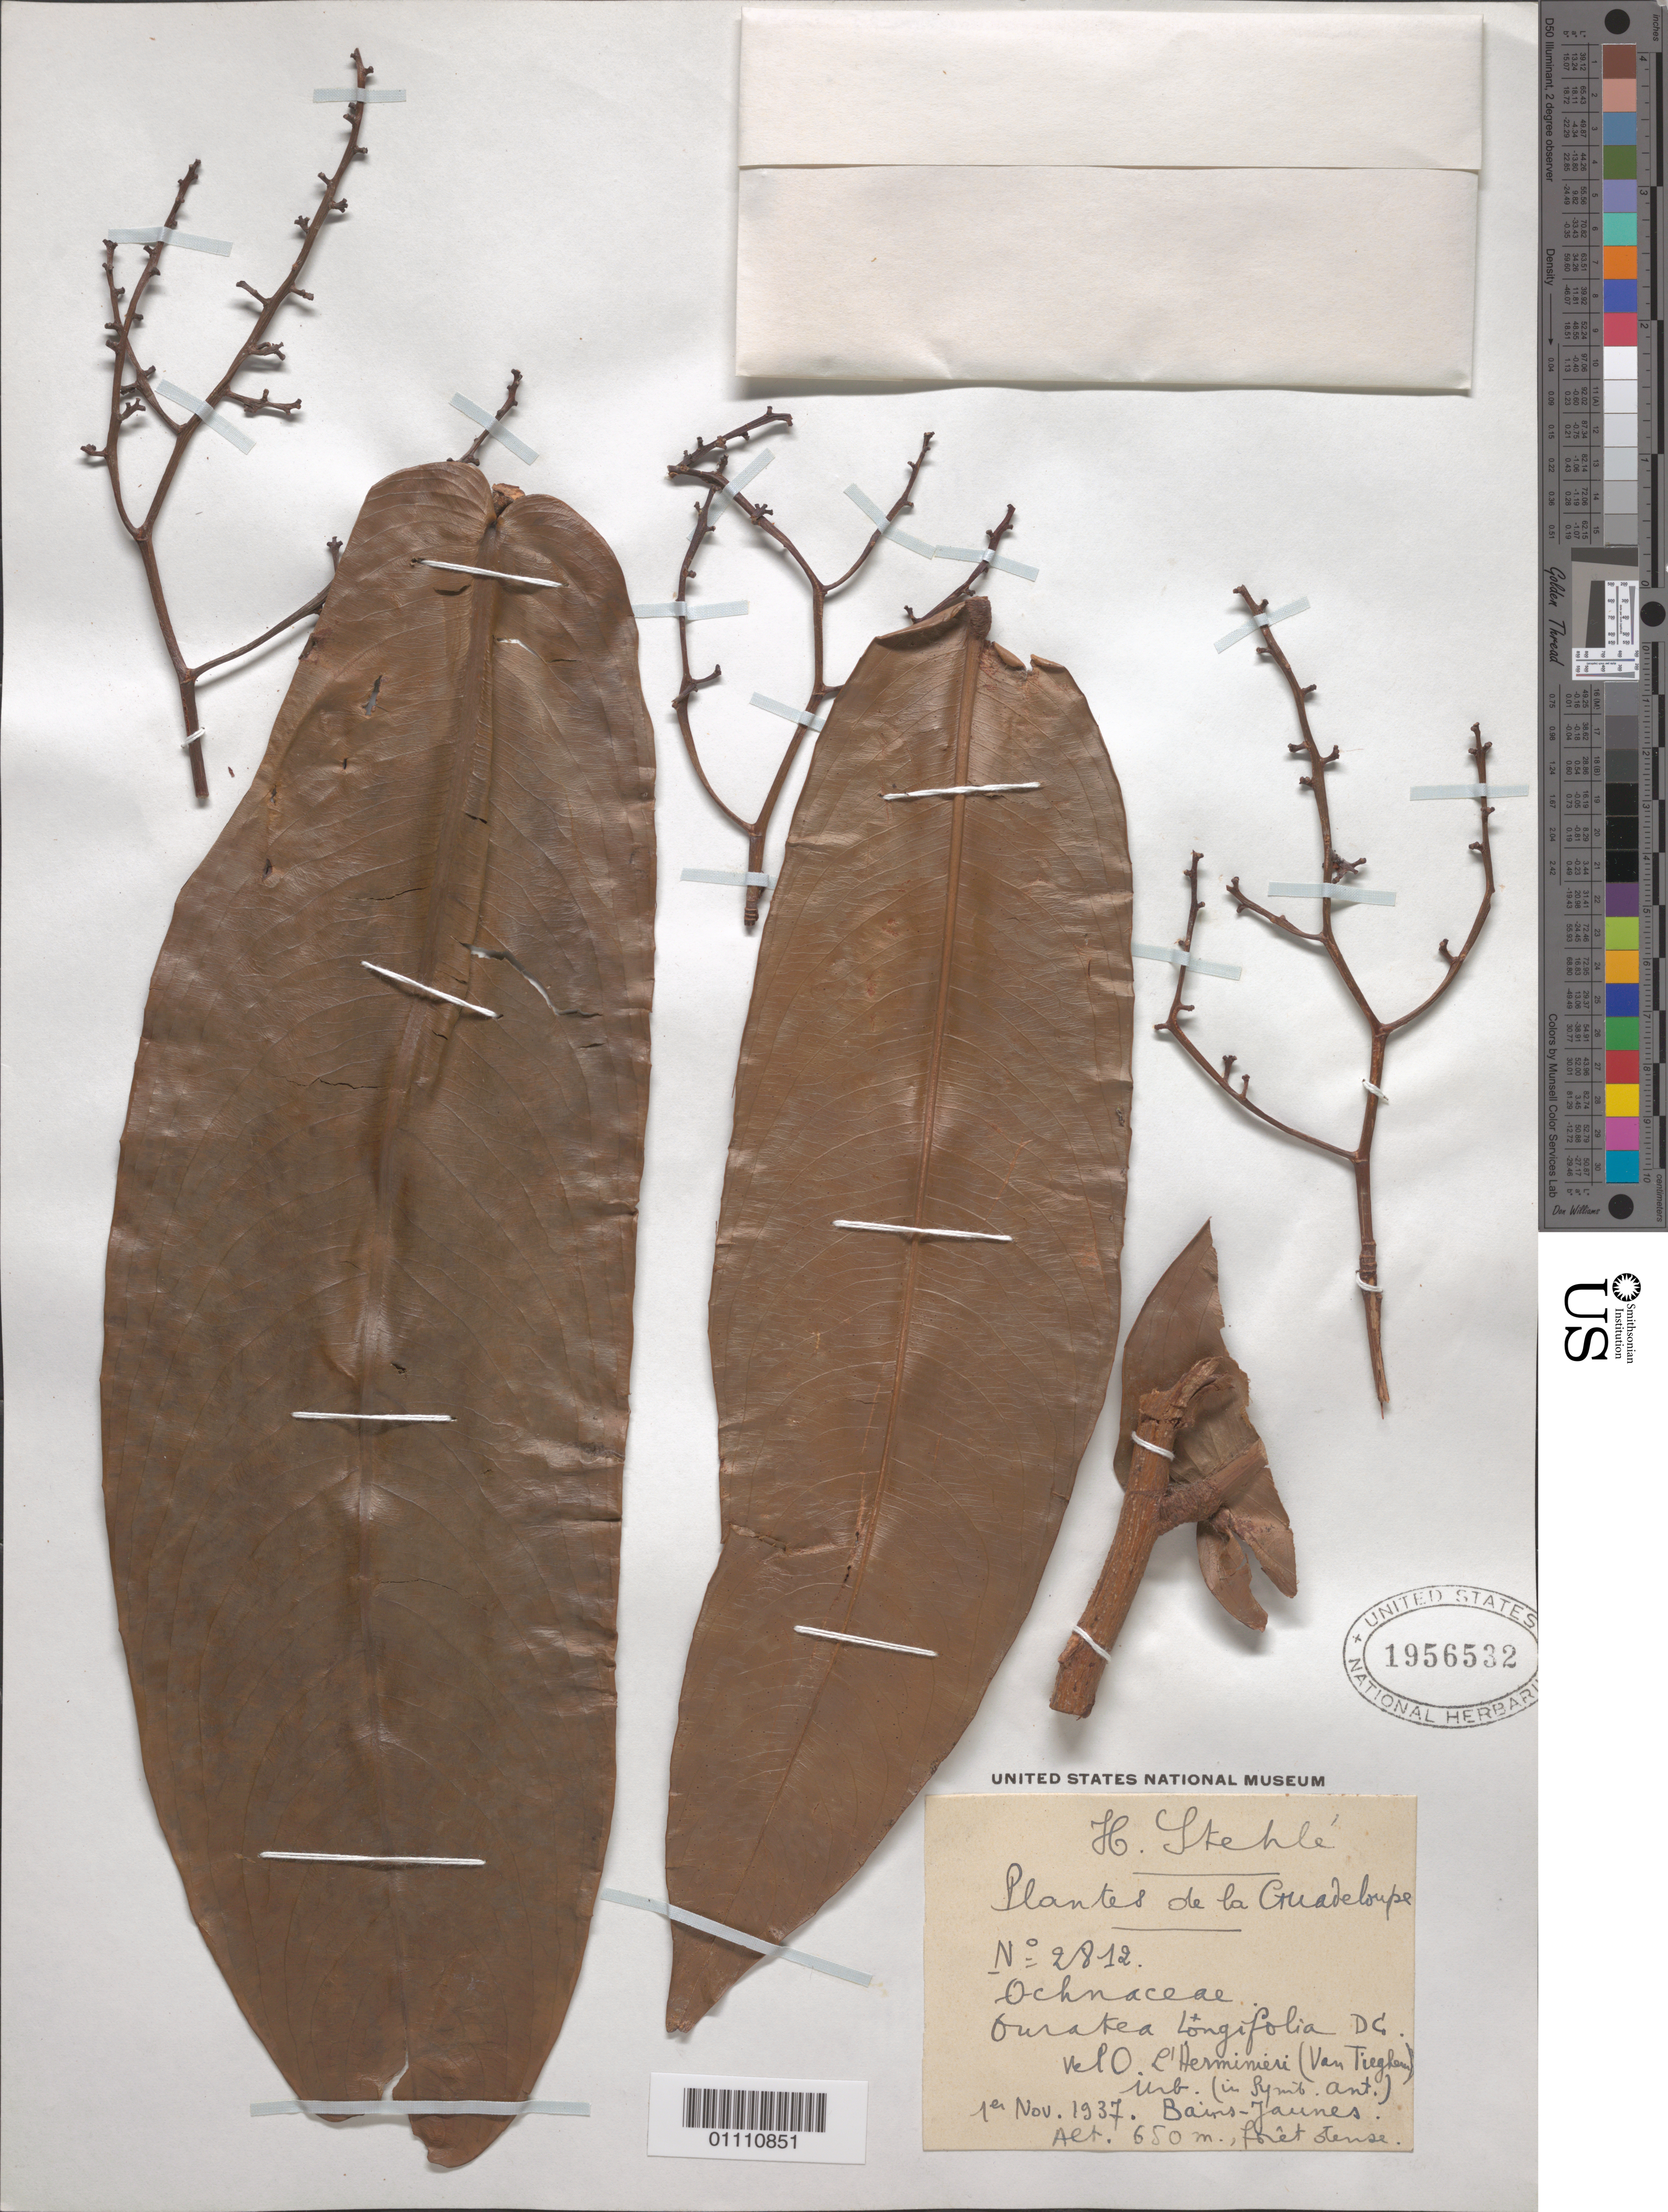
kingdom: Plantae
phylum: Tracheophyta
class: Magnoliopsida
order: Malpighiales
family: Ochnaceae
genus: Ouratea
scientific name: Ouratea longifolia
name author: (Lam.) Engl.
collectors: H. Stehlé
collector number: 2812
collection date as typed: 01 Nov 1937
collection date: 1937-11-01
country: Guadeloupe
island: Basse Terre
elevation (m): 650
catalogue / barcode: US 1956532